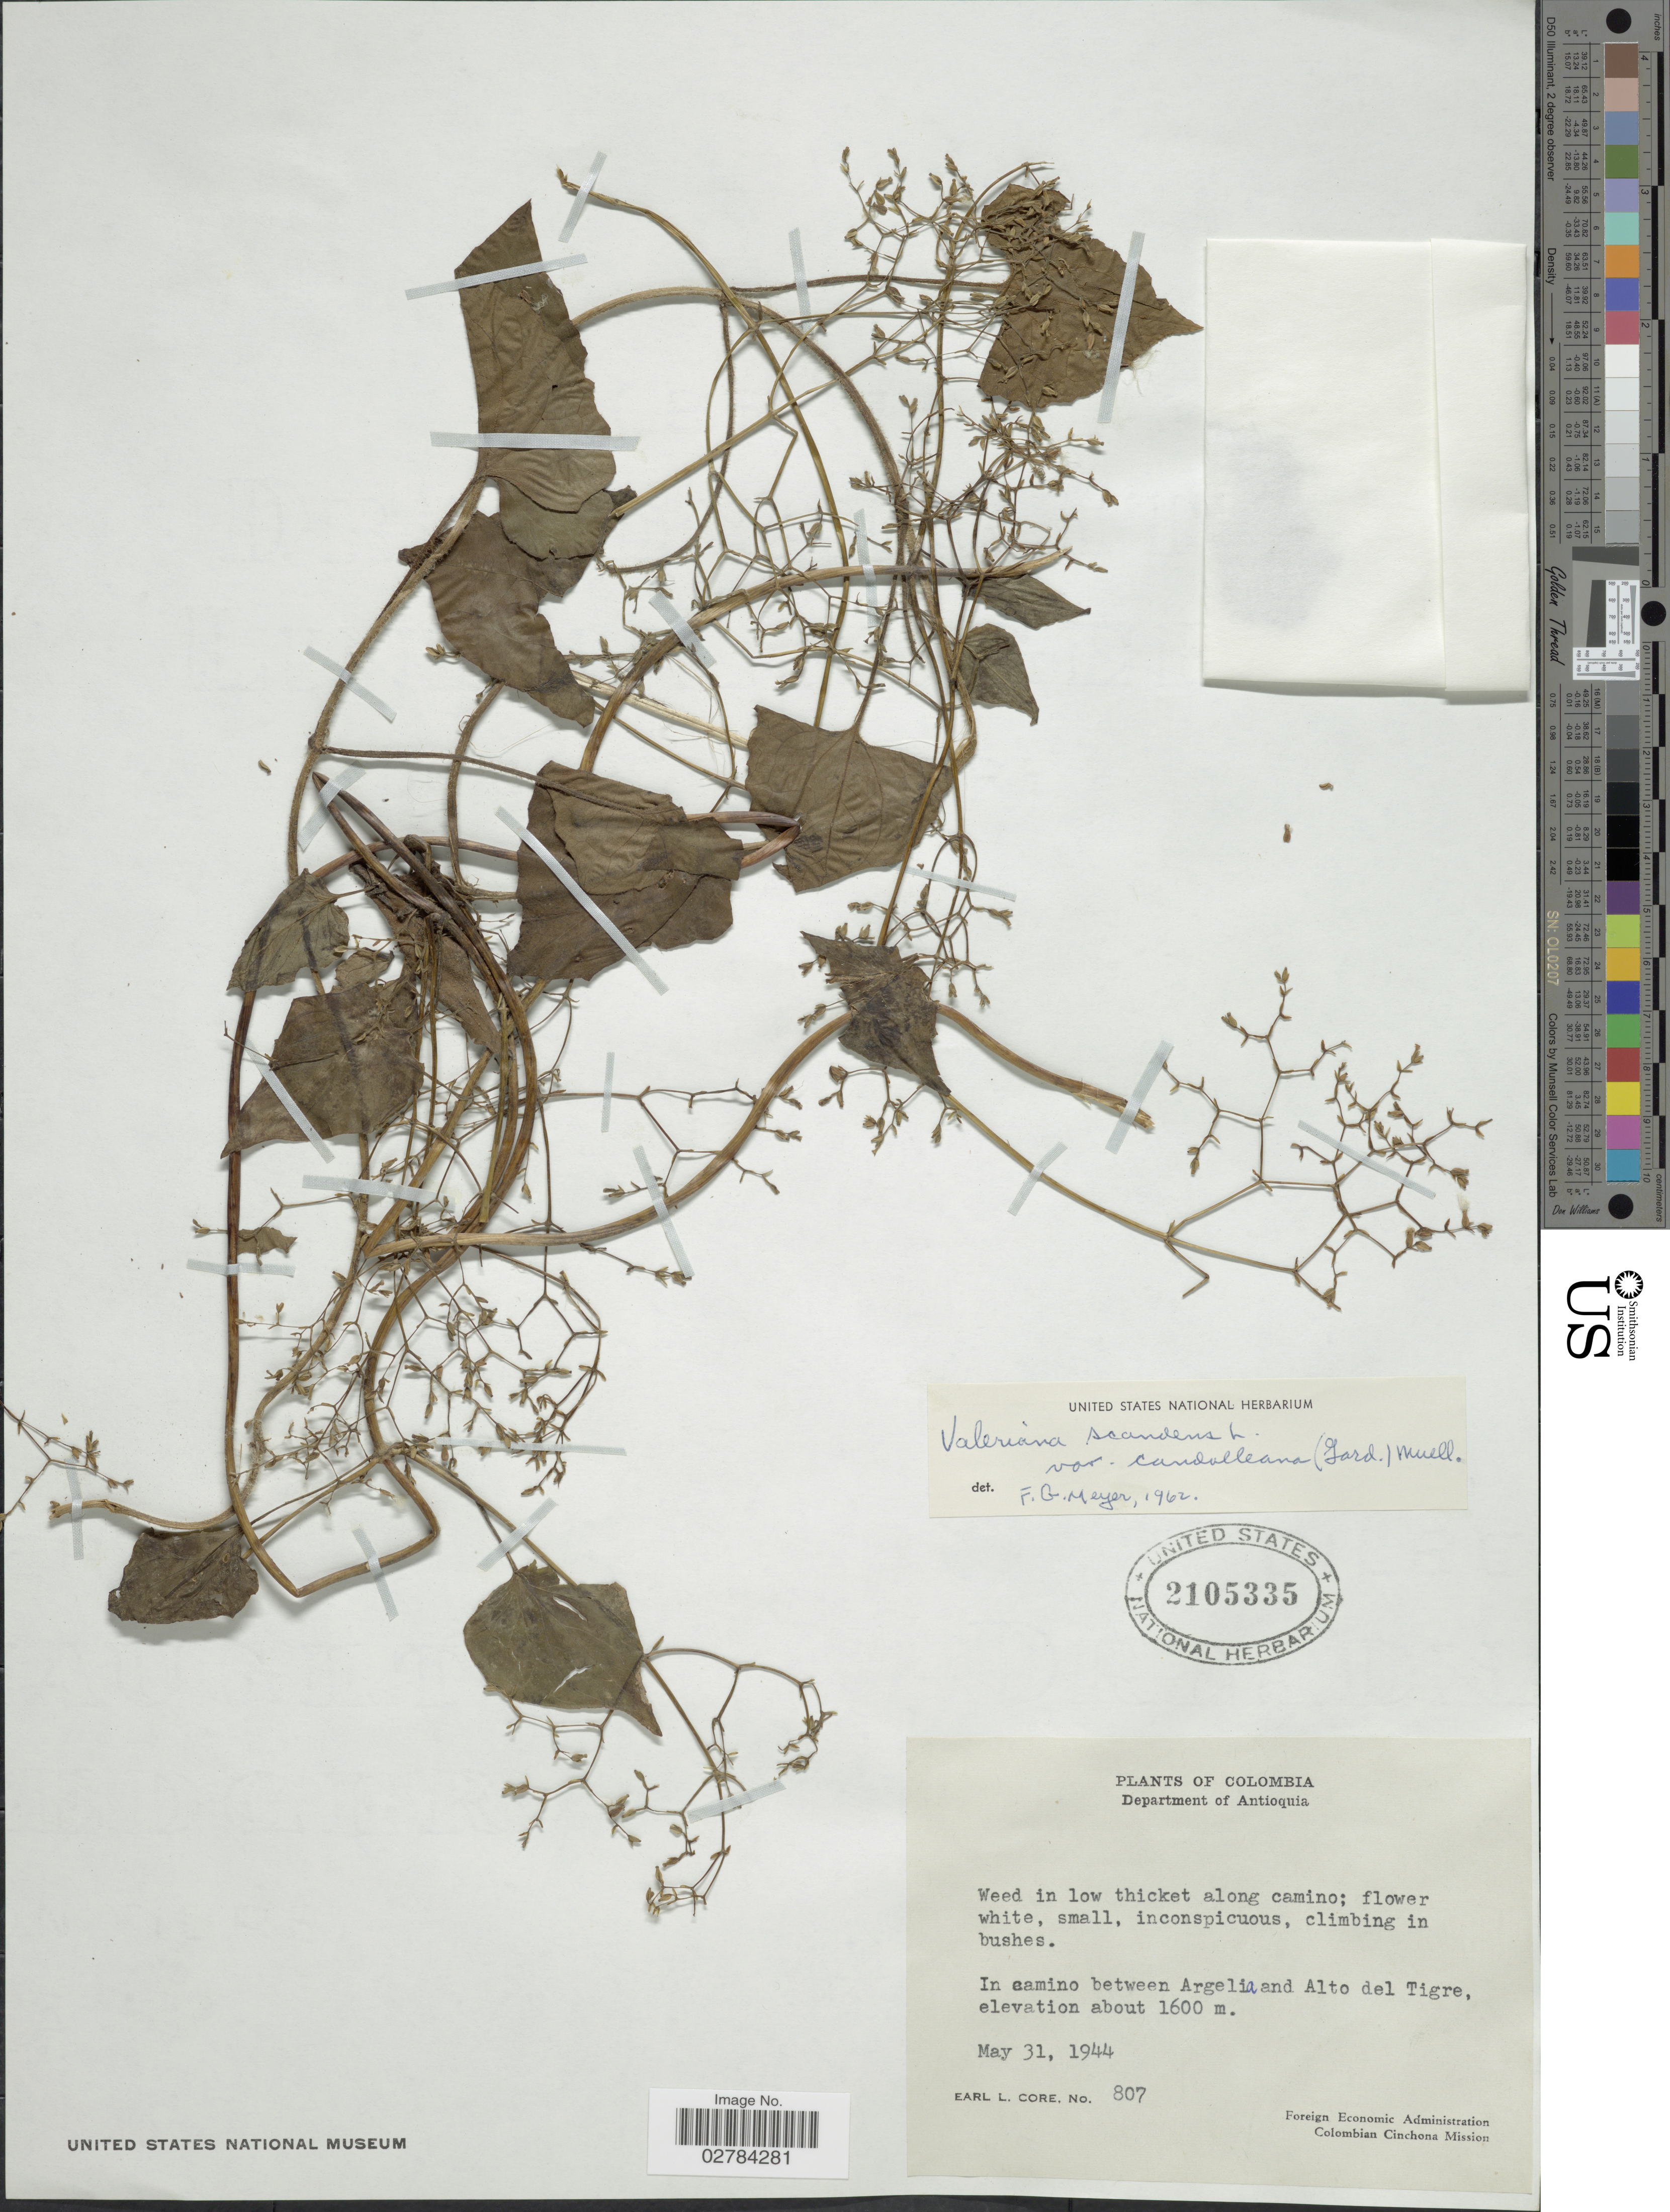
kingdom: Plantae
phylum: Tracheophyta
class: Magnoliopsida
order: Dipsacales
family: Caprifoliaceae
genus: Valeriana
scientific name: Valeriana candolleana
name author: Gardner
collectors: E. L. Core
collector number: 807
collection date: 1944-05-31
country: Colombia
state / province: Antioquia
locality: Department of Antioquia. In camino between Argelia and Alto del Tigre.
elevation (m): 1600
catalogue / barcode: US 2105335